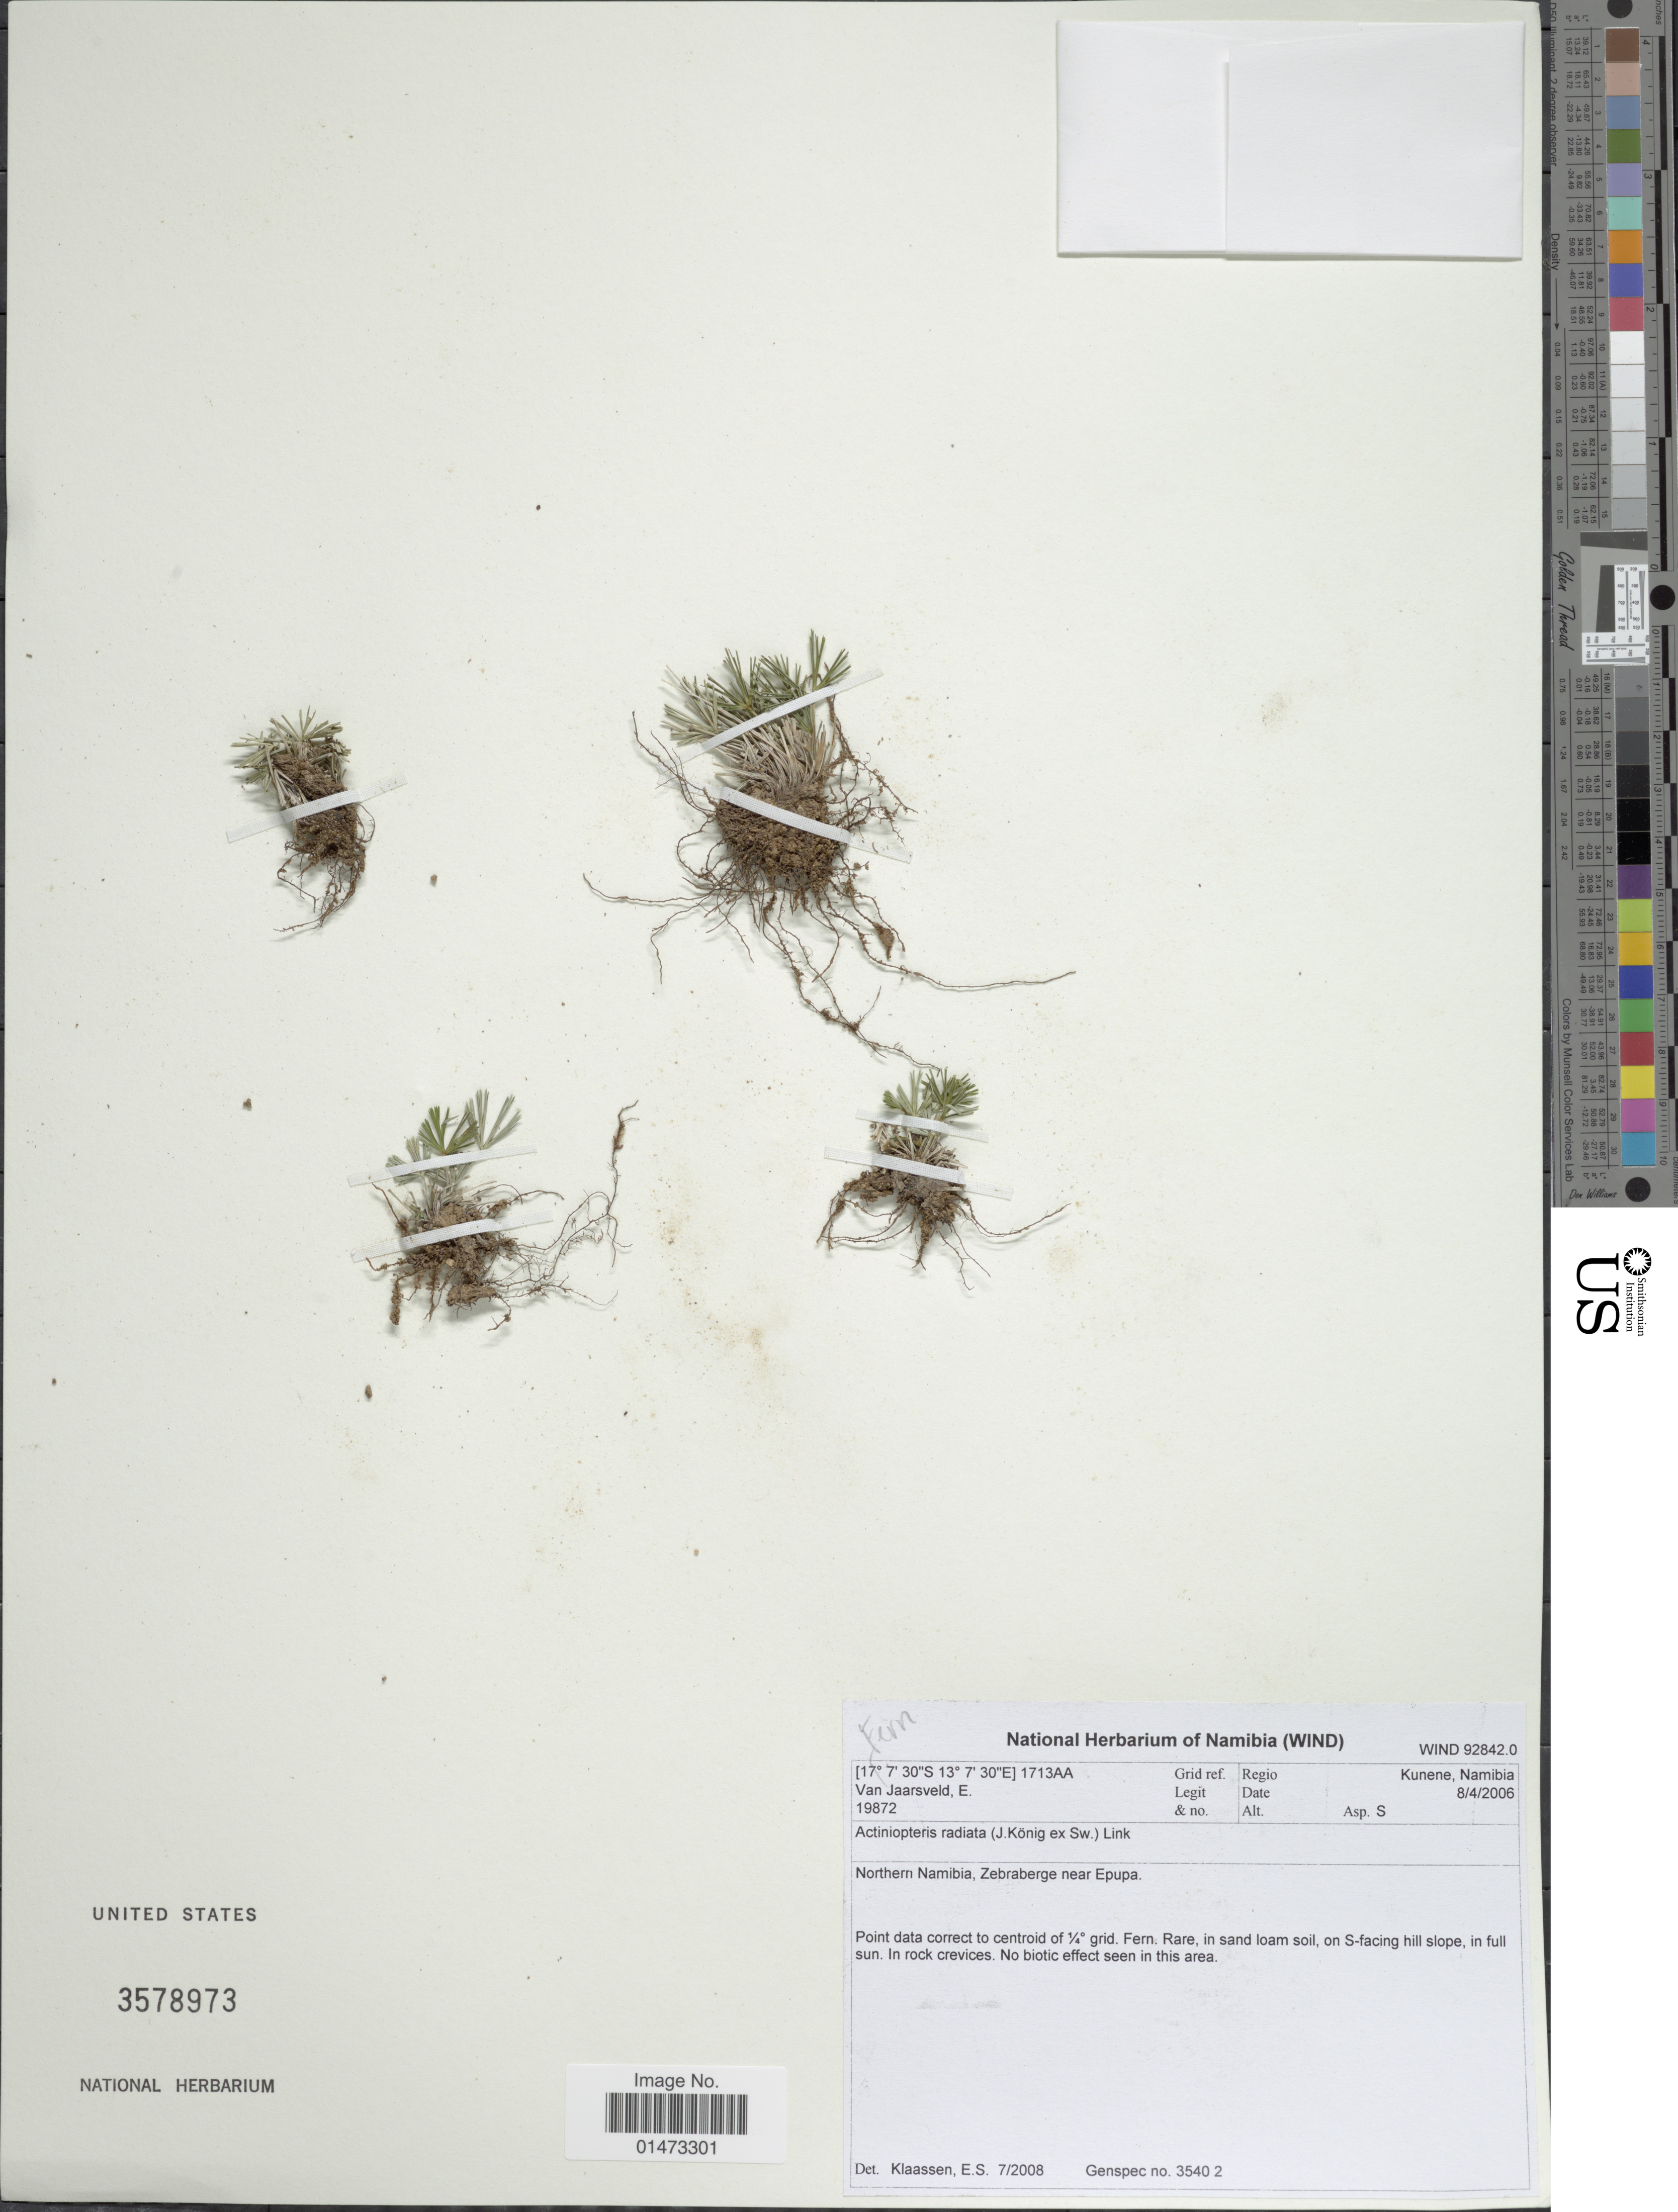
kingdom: Plantae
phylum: Tracheophyta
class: Polypodiopsida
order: Polypodiales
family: Pteridaceae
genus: Actiniopteris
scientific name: Actiniopteris radiata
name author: (Sw.) Link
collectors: E. van Jaarsveld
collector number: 19872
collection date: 2006-04-08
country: Namibia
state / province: Kunene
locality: Northern Namibia, Zebraberge near Epupa.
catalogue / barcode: US 3578973